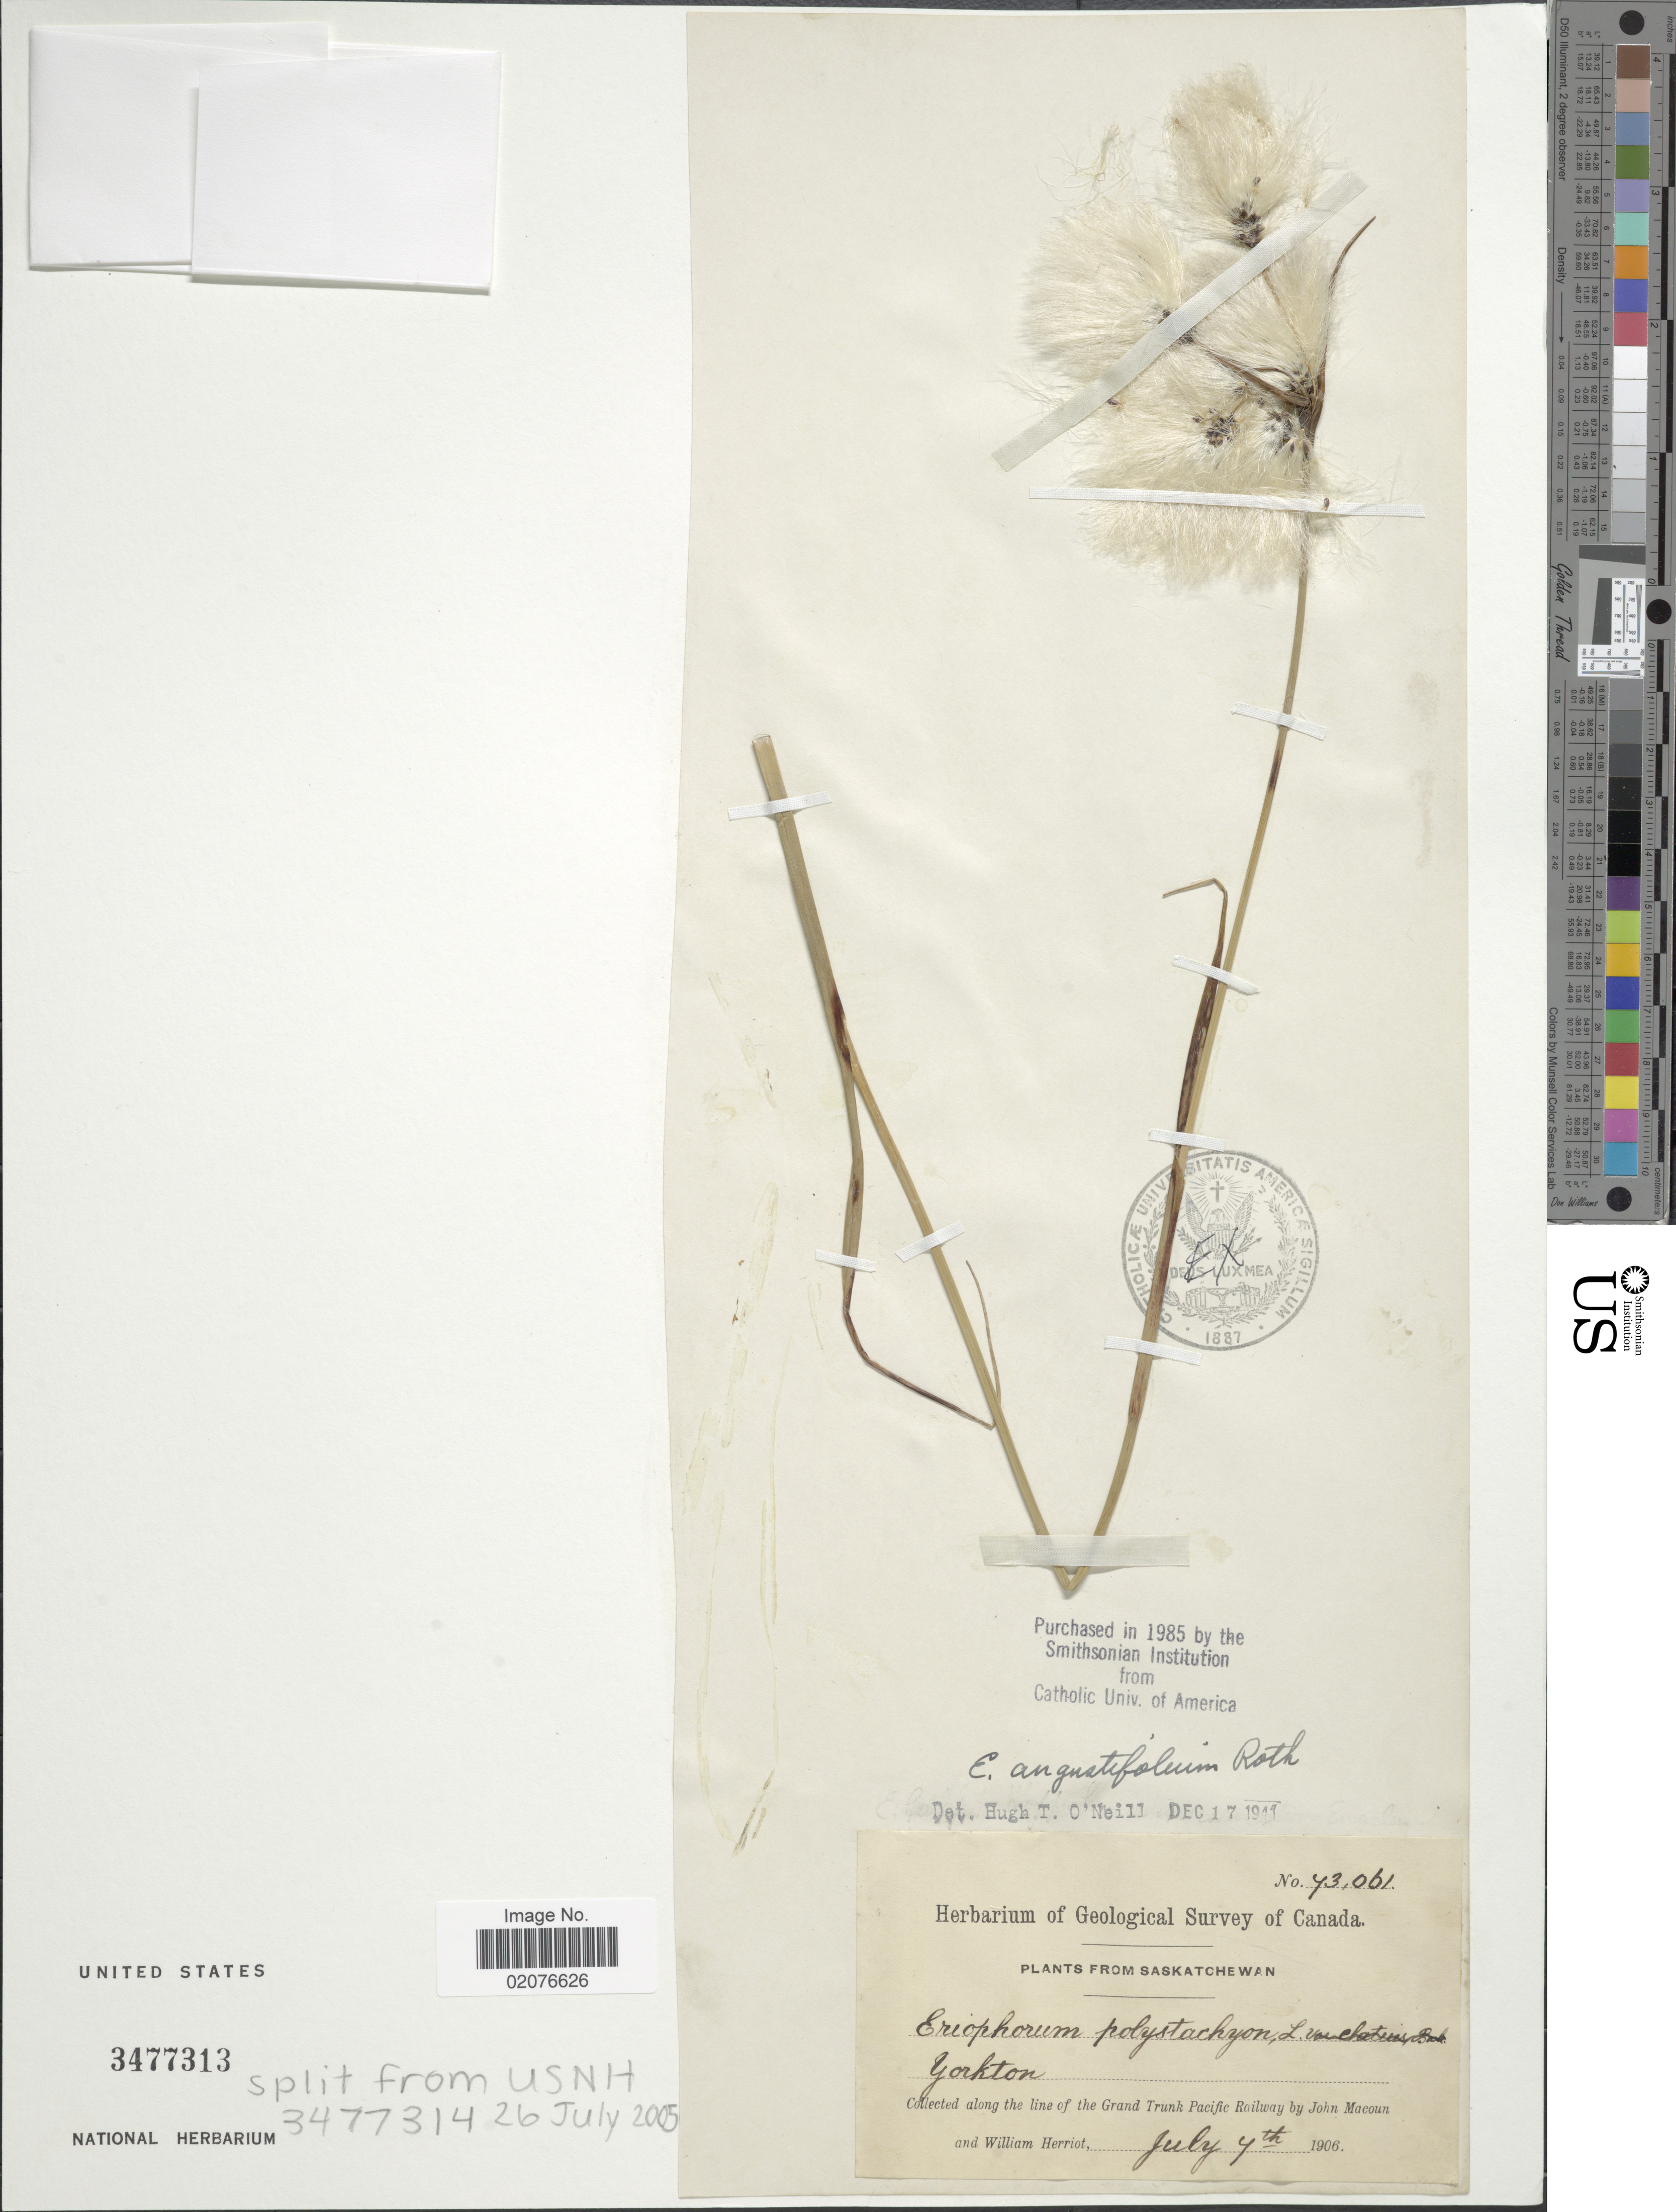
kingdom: Plantae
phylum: Tracheophyta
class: Liliopsida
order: Poales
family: Cyperaceae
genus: Eriophorum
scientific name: Eriophorum angustifolium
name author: Honck.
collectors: J. Macoun & W. Herriot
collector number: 73061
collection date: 1906-07-07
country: Canada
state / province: Saskatchewan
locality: Yorkton, Along the line of the Grand Trunk Pacific Railway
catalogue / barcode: US 3477313